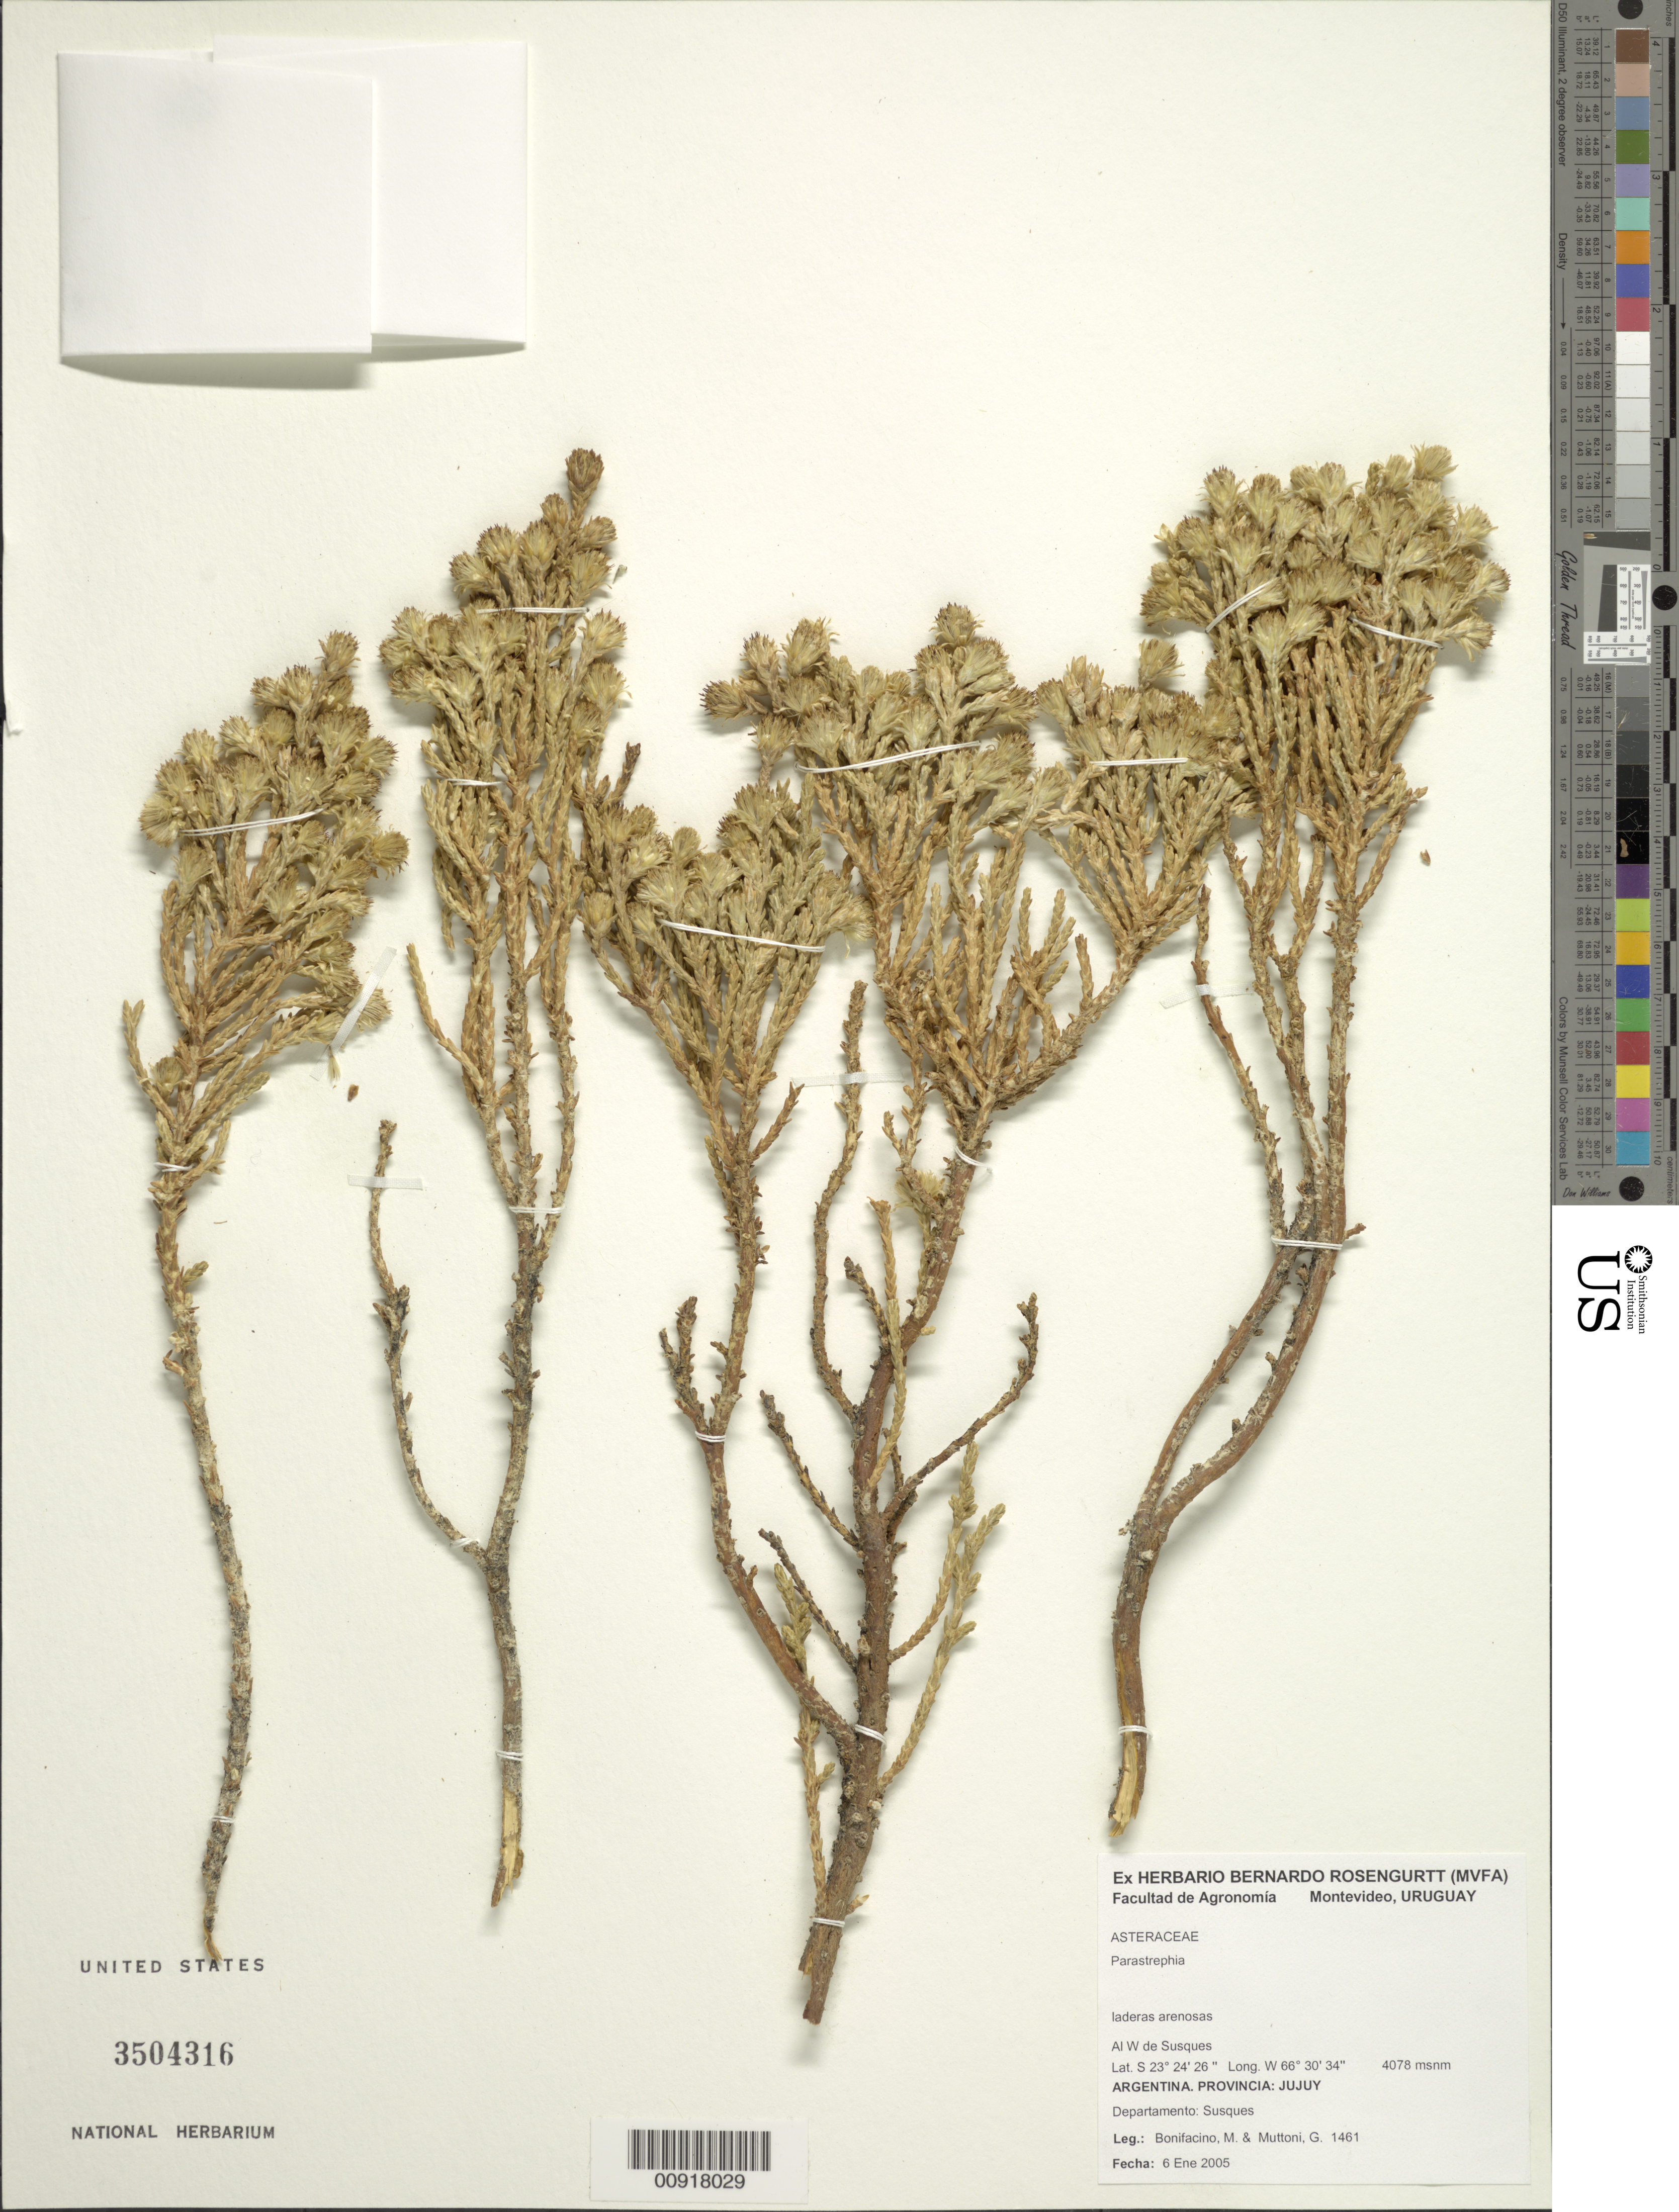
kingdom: Plantae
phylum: Tracheophyta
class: Magnoliopsida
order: Asterales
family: Asteraceae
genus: Parastrephia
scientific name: Parastrephia sp.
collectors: M. Bonifacino & G. Muttoni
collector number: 1461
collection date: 2005-01-06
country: Argentina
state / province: Jujuy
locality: Dpto. Susques, W de Susques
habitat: Laderas arenosas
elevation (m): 4078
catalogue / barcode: US 3504316